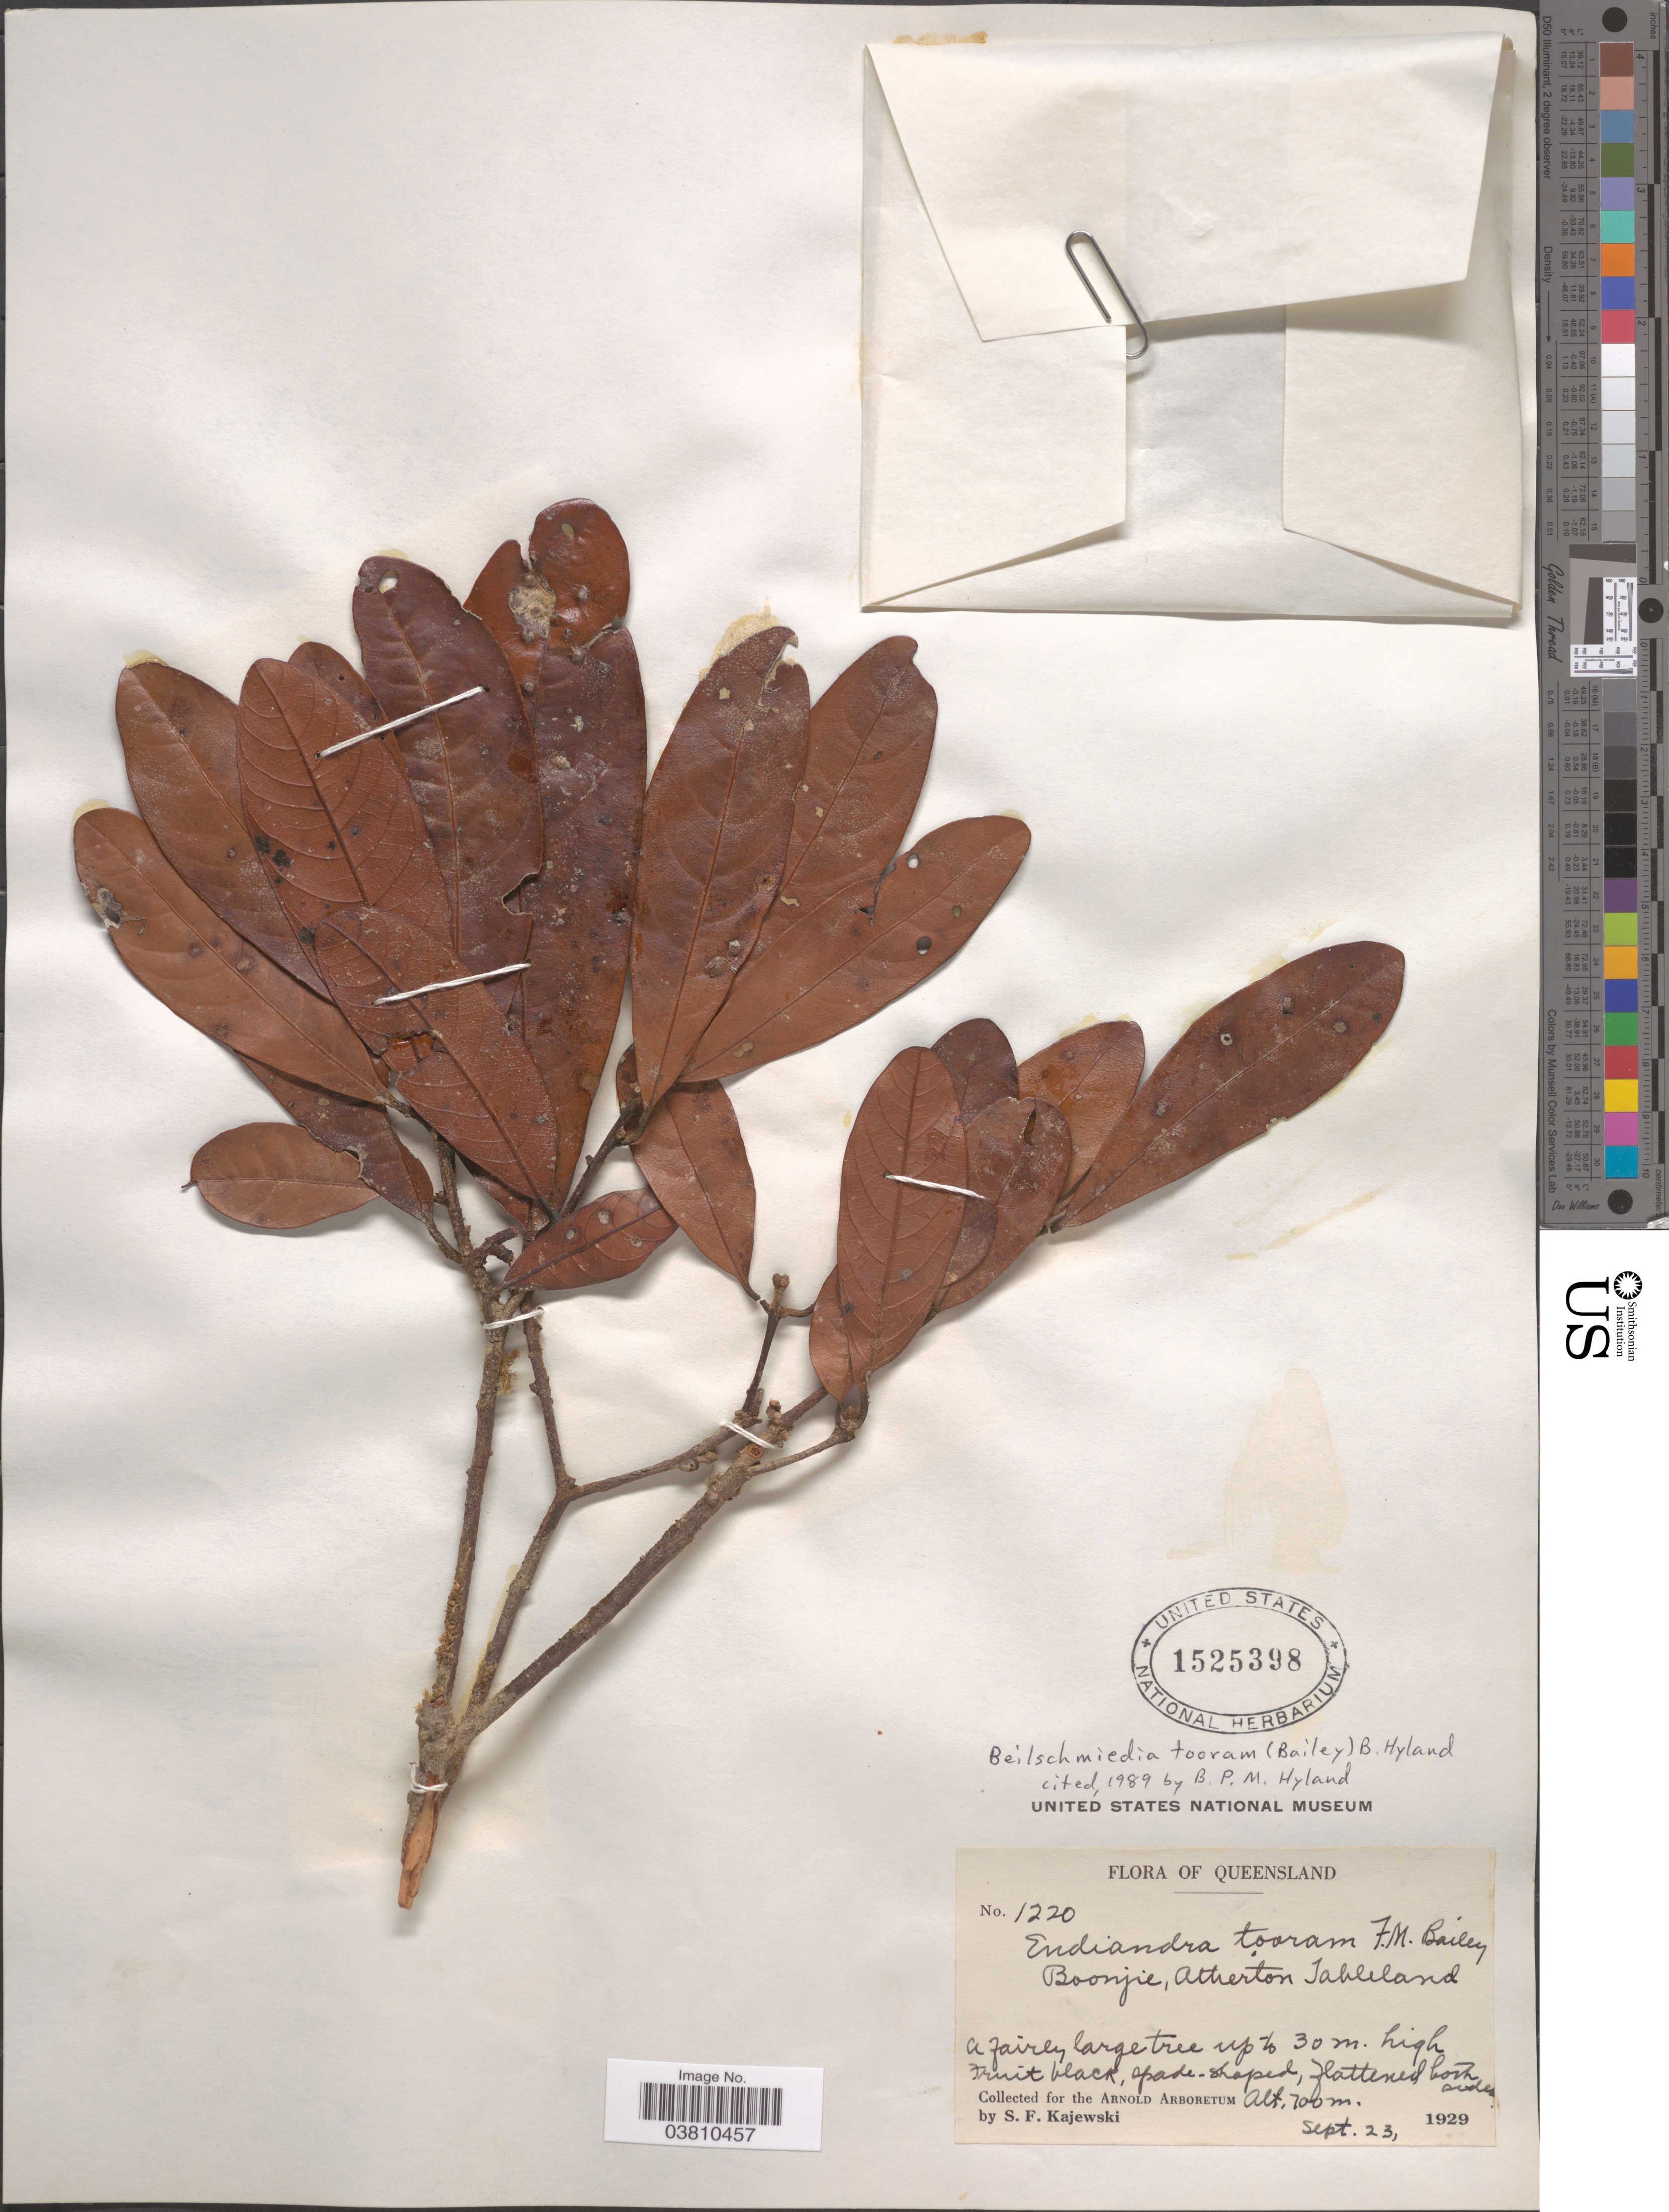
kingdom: Plantae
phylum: Tracheophyta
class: Magnoliopsida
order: Laurales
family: Lauraceae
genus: Beilschmiedia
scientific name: Beilschmiedia tooram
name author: (F.M. Bailey) B. Hyland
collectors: S. Kajewski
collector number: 1220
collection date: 1929-09-23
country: Australia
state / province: Queensland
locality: Boonjie, Atherton Tableland.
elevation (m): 700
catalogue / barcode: US 1525398